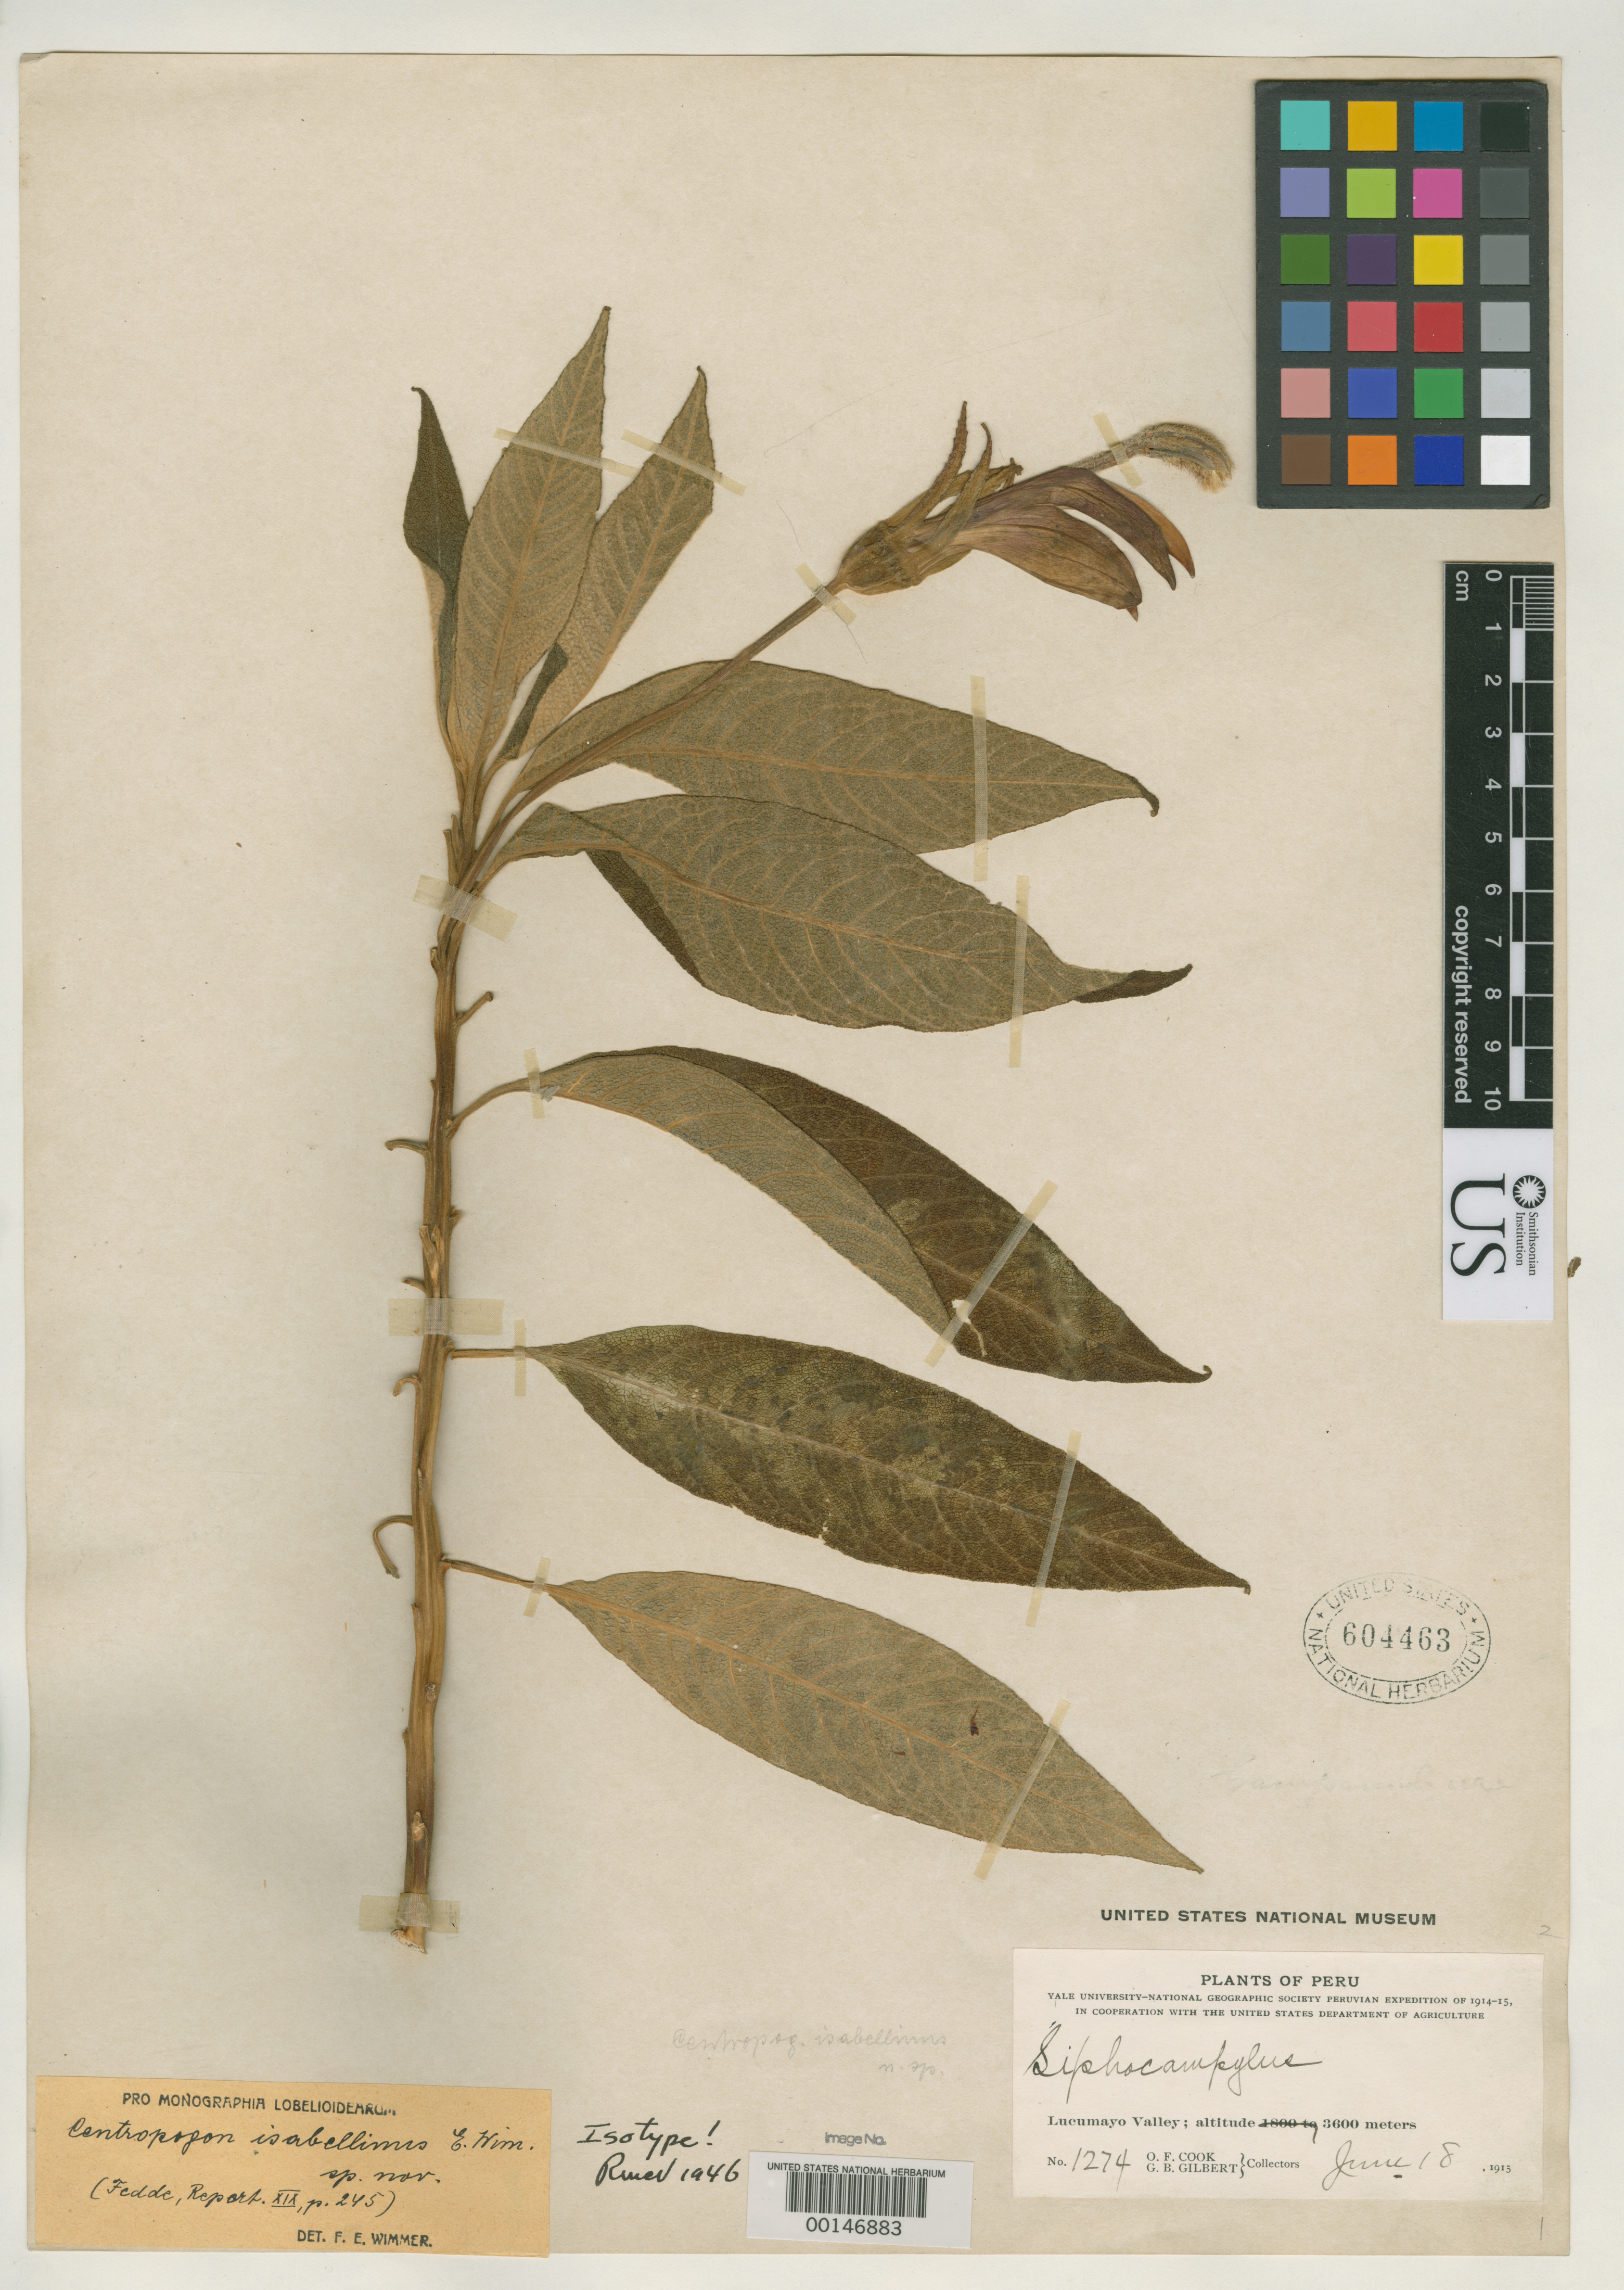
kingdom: Plantae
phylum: Tracheophyta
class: Magnoliopsida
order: Asterales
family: Campanulaceae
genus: Centropogon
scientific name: Centropogon isabellinus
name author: E. Wimm.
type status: Isotype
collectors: O. F. Cook & G. B. Gilbert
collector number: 1274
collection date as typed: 18 Jun 1915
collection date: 1915-06-18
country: Peru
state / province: Cusco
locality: Lucumayo Valley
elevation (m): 3600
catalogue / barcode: US 604463